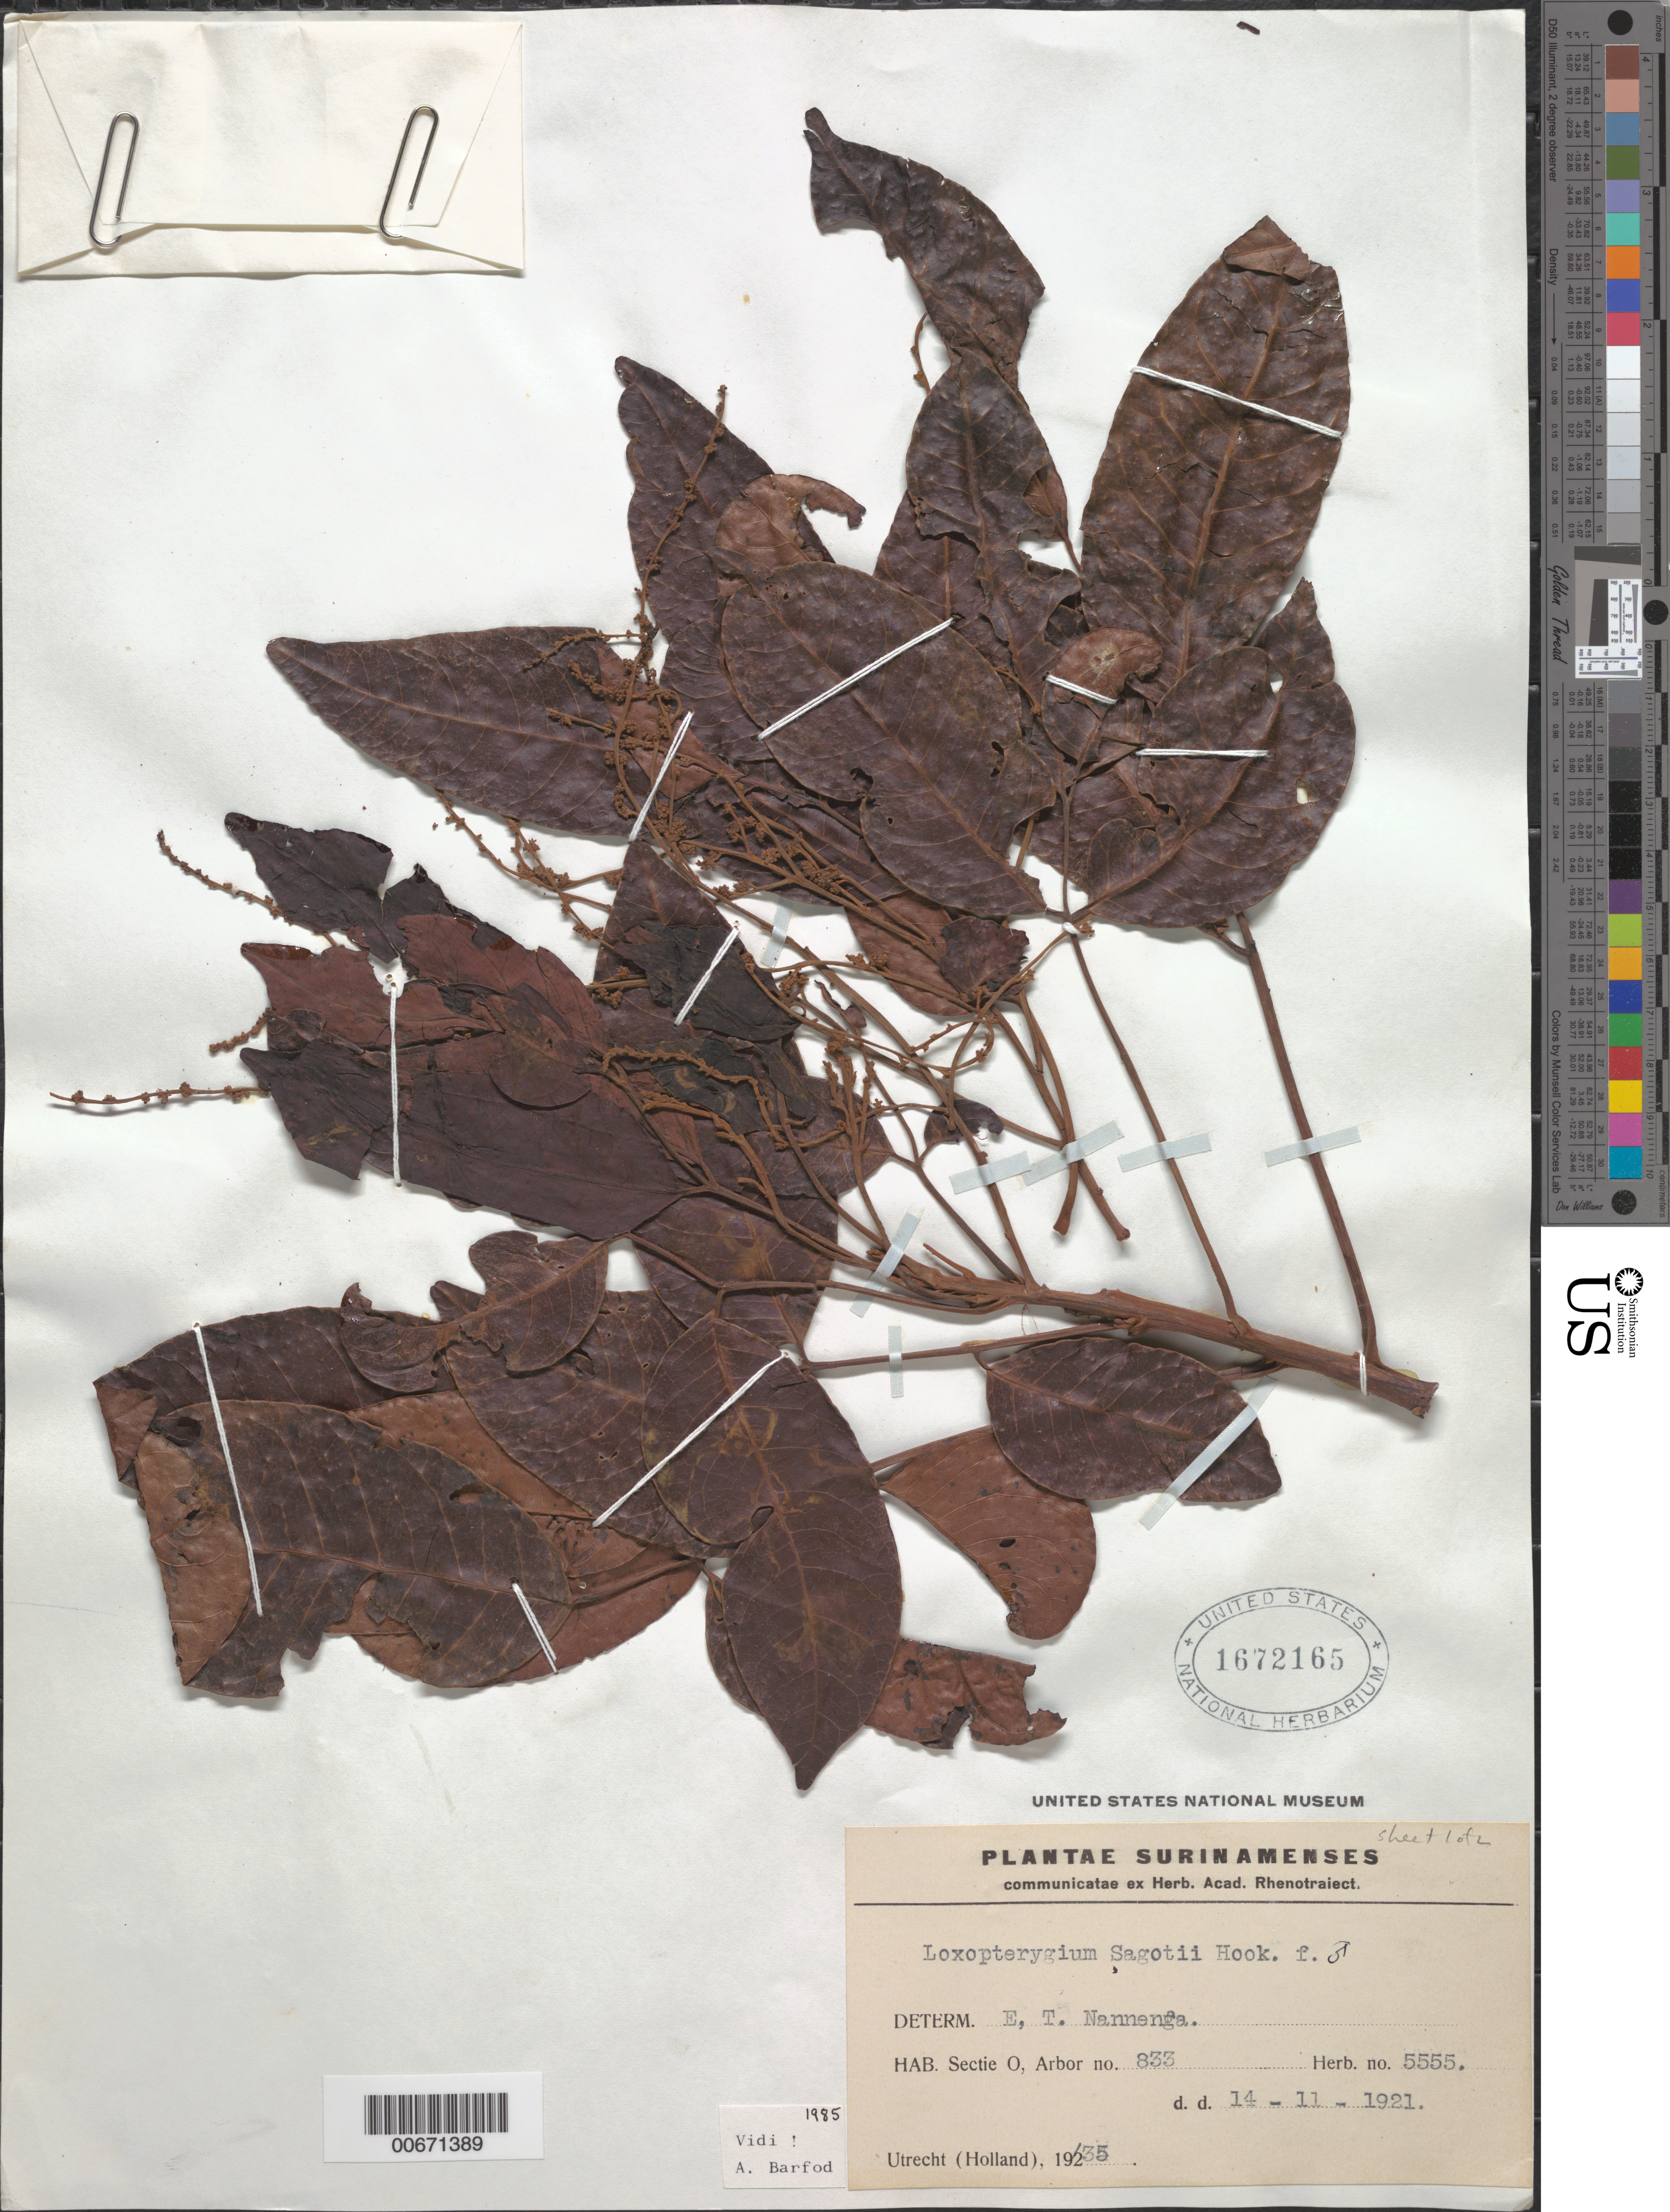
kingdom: Plantae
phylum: Tracheophyta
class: Magnoliopsida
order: Sapindales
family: Anacardiaceae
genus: Loxopterygium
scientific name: Loxopterygium sagotii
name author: Hook. f.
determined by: Barfod, Anders S.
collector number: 5555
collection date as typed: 14-Nov-21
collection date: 1921-11-14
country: Suriname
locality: Sectie O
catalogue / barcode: US 1672165